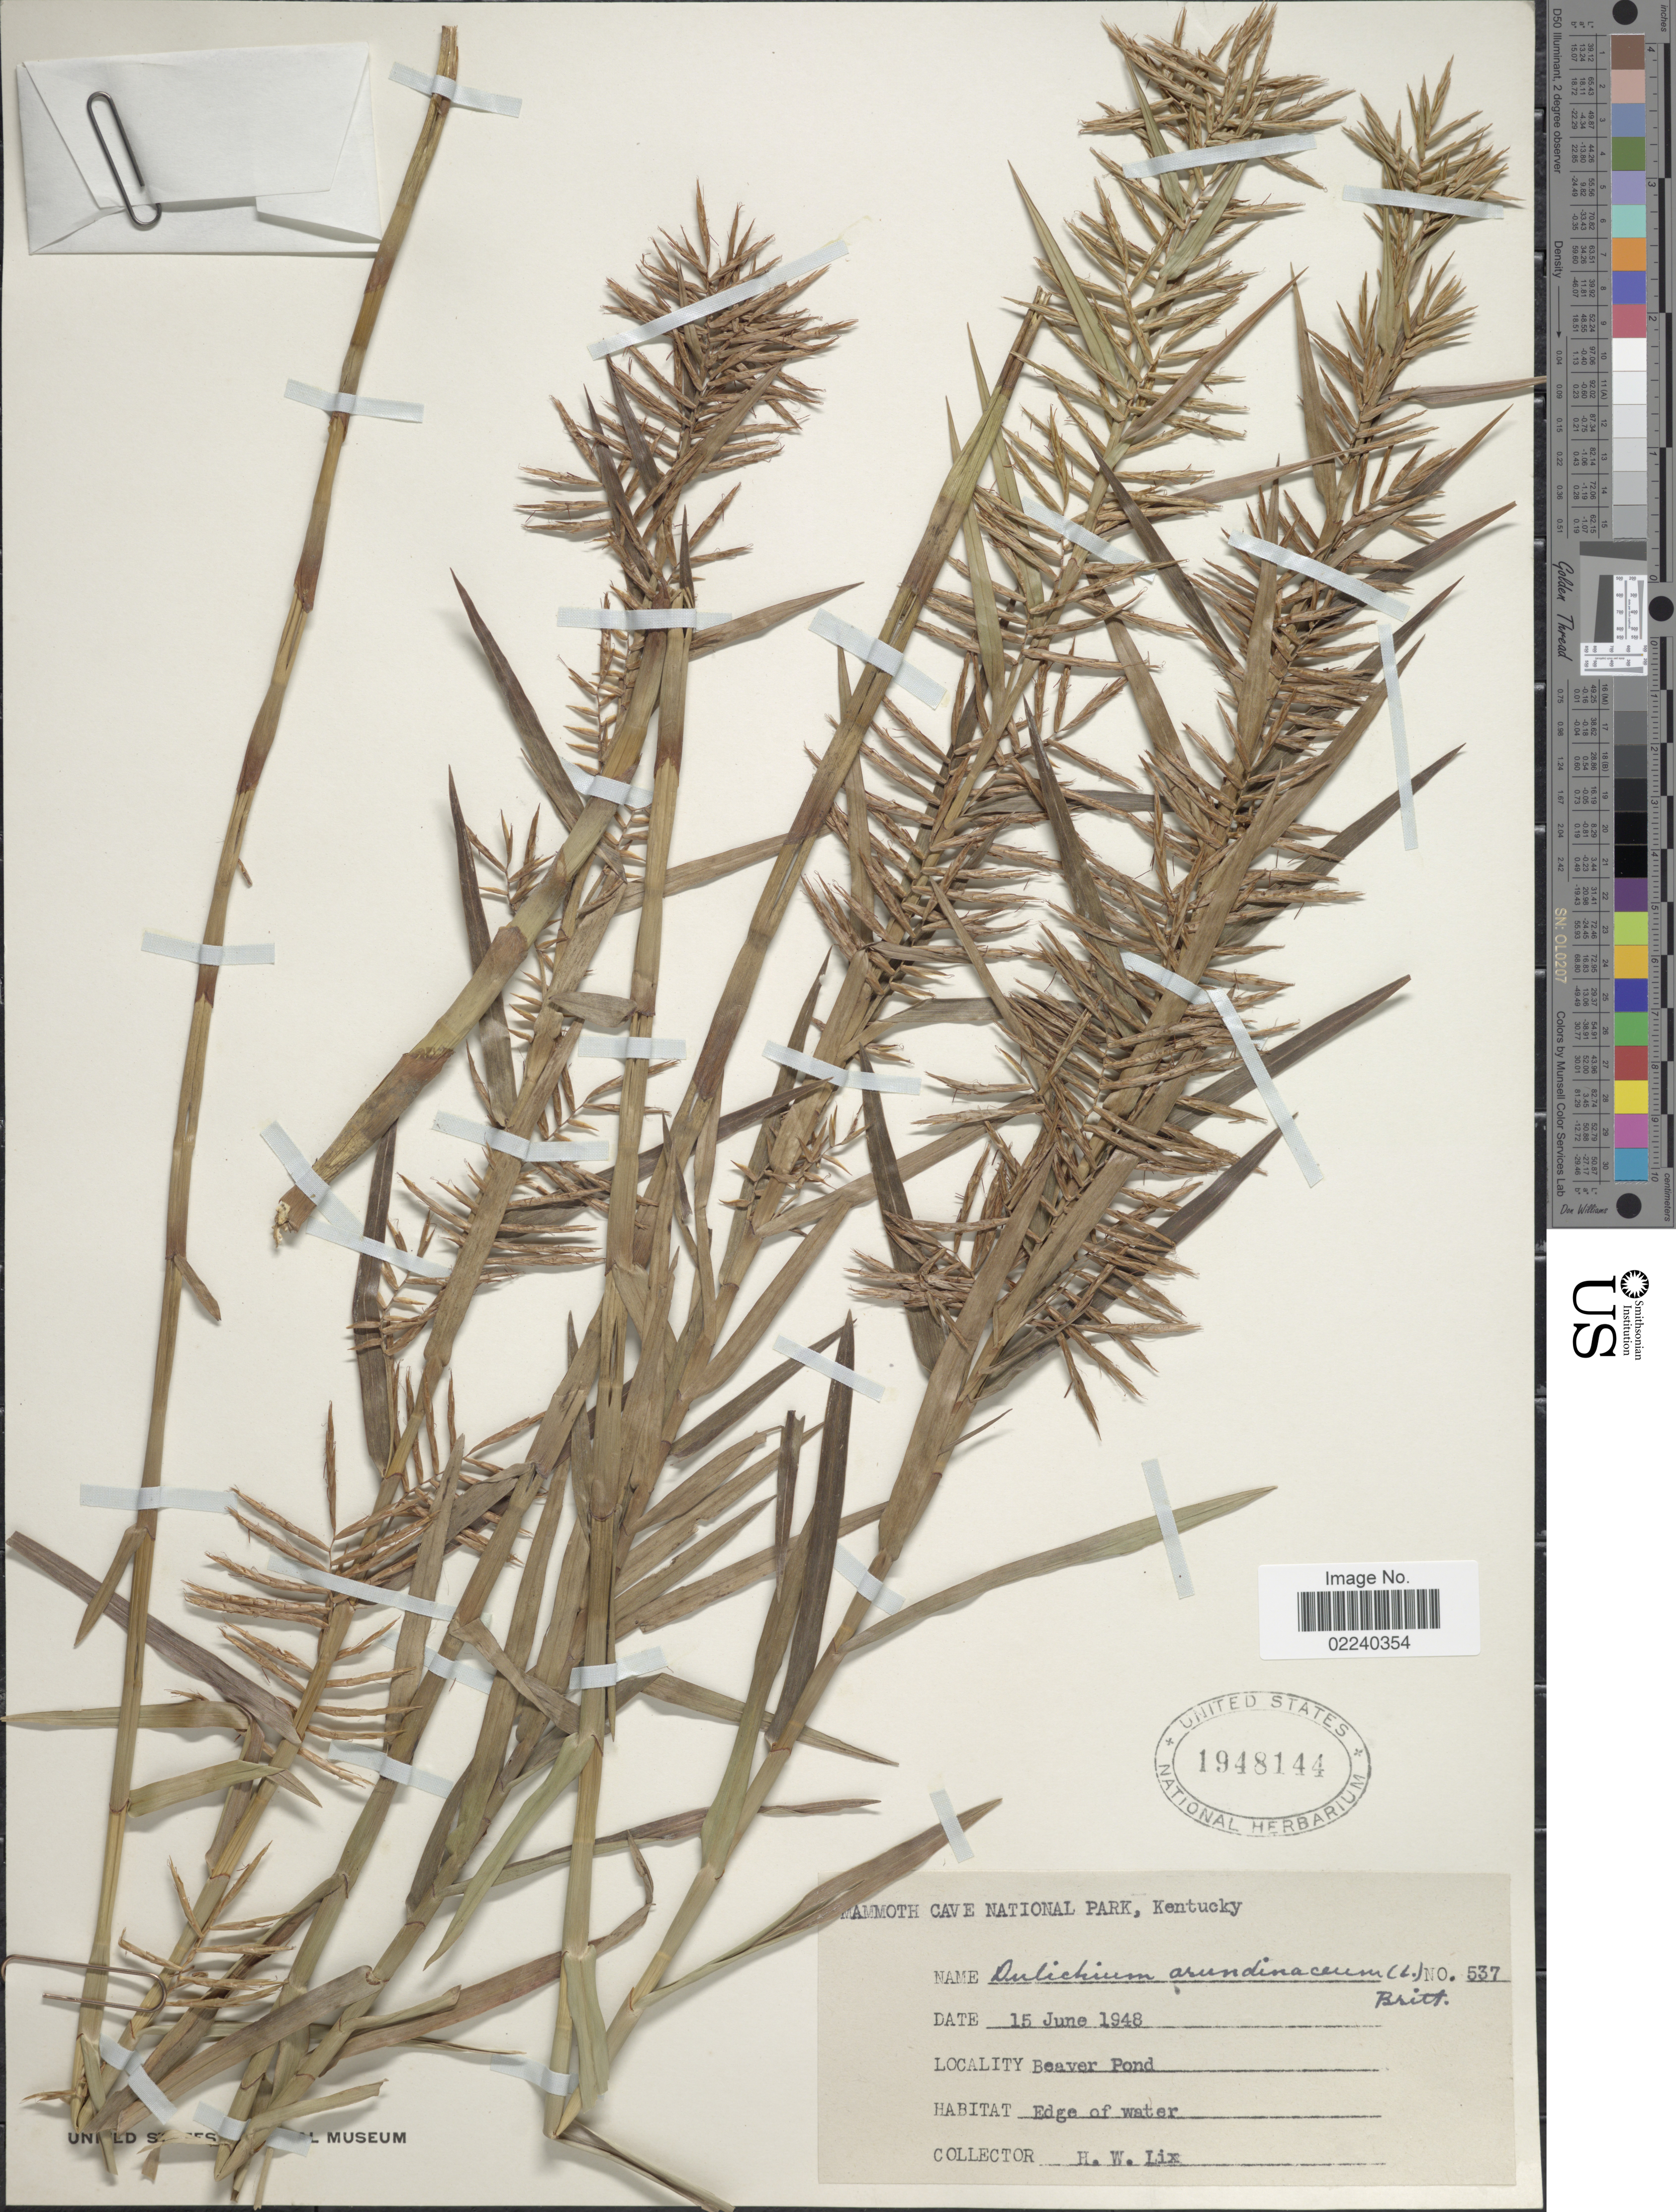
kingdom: Plantae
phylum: Tracheophyta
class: Liliopsida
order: Poales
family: Cyperaceae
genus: Dulichium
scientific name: Dulichium arundinaceum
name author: (L.) Britton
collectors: H. W. Lix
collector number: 537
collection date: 1948-06-15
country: United States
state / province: Kentucky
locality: Mammoth Cave National Park, Beaver Pond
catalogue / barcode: US 1948144